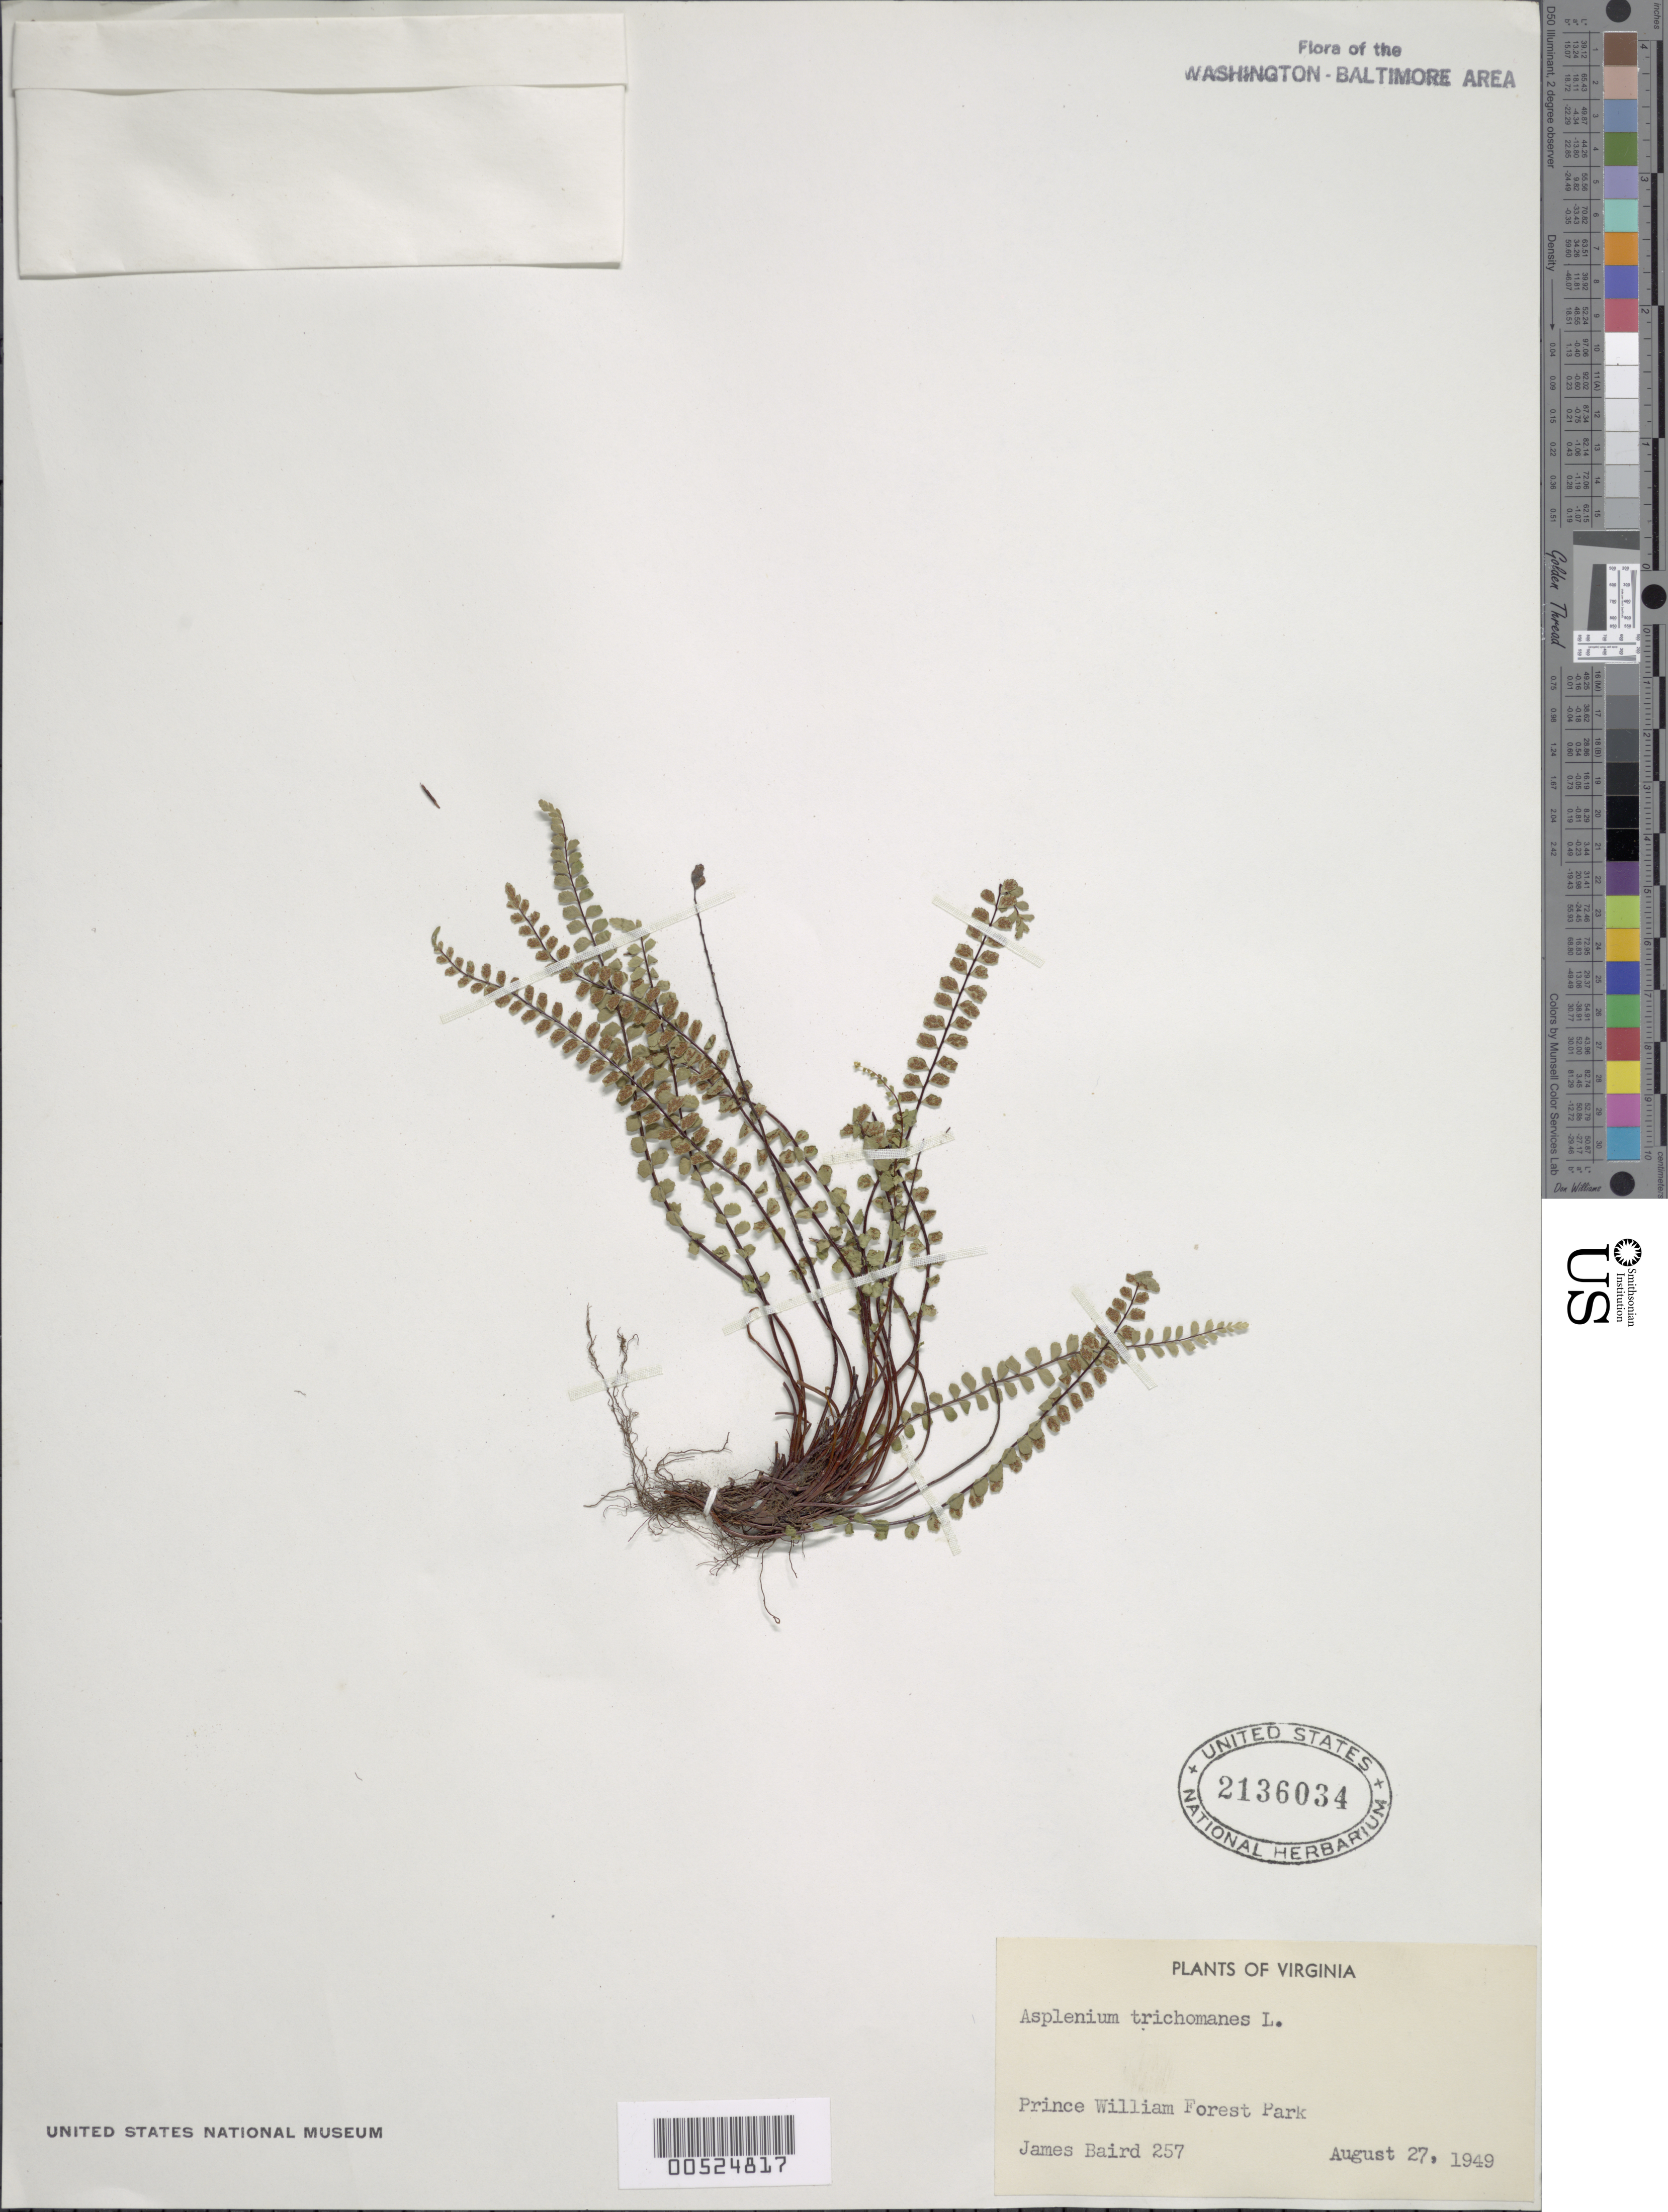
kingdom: Plantae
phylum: Tracheophyta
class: Polypodiopsida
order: Polypodiales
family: Aspleniaceae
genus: Asplenium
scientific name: Asplenium trichomanes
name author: L.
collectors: J. Baird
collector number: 257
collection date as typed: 27 Aug 1949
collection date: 1949-08-27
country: United States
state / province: Virginia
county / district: Prince William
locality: Prince William Forest Park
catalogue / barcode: US 2136034